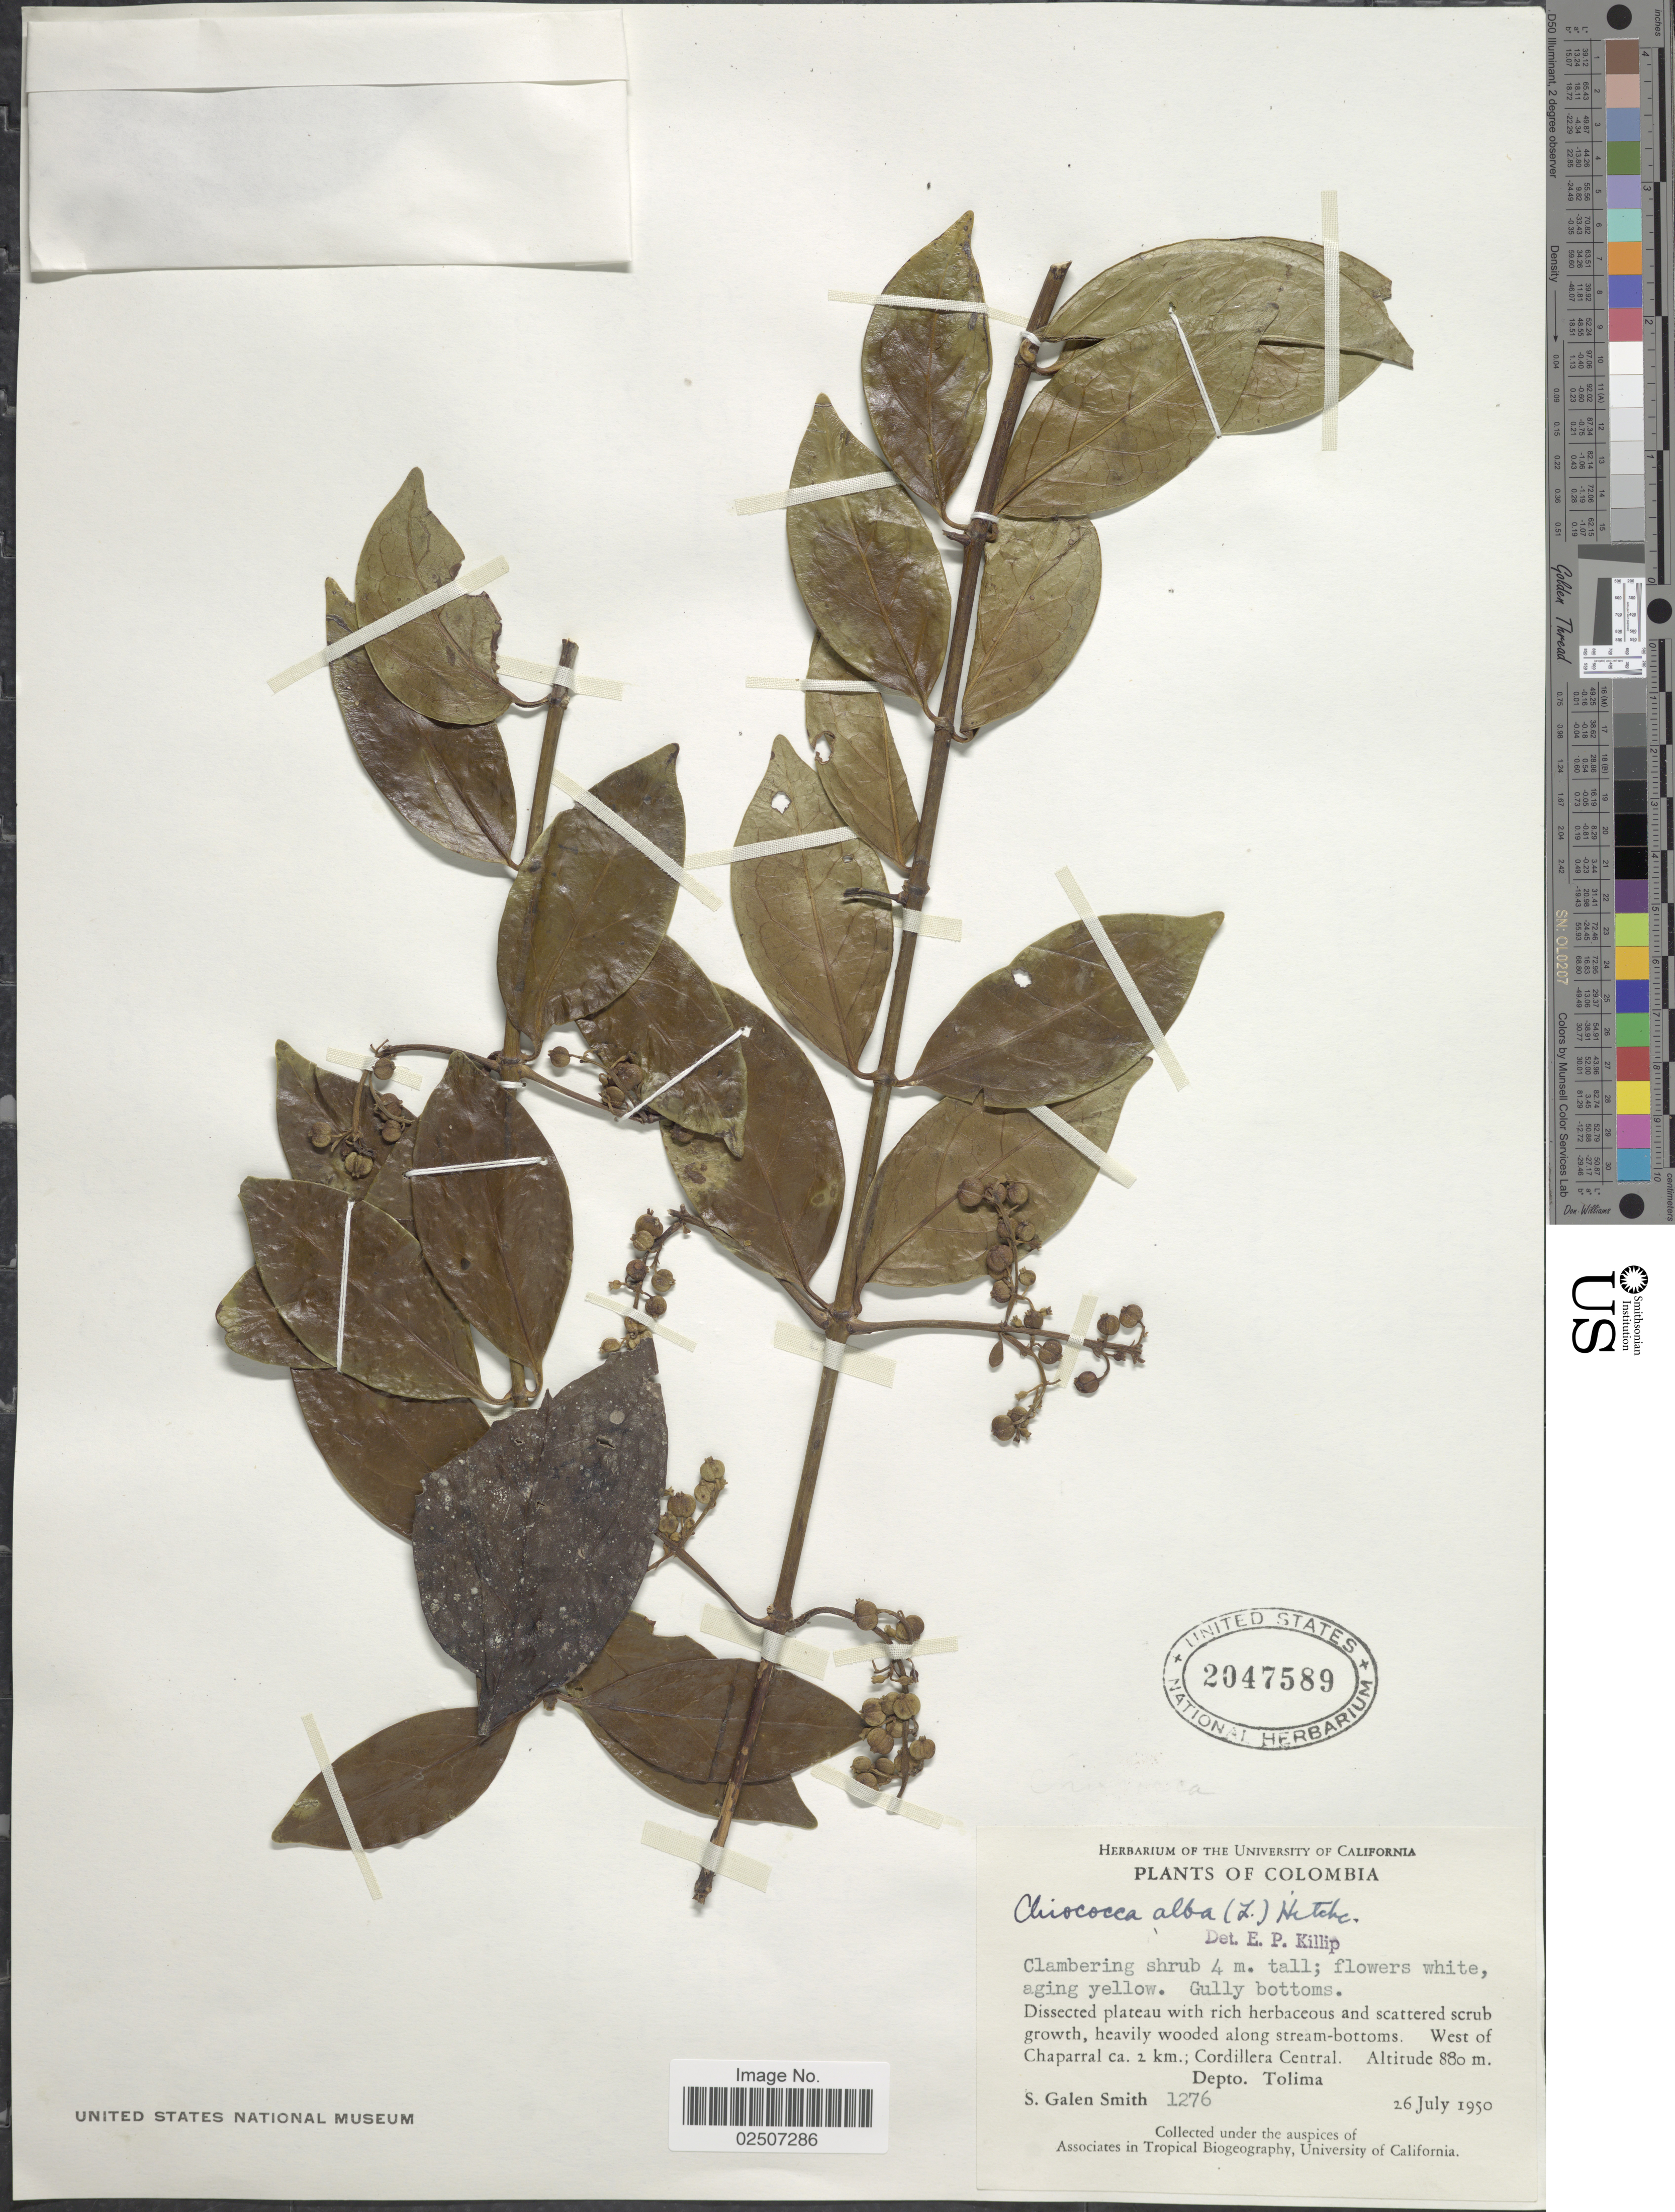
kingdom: Plantae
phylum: Tracheophyta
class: Magnoliopsida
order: Gentianales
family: Rubiaceae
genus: Chiococca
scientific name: Chiococca alba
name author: (L.) Hitchc.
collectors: S. G. Smith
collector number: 1276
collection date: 1950-07-26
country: Colombia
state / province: Tolima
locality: West of Chaparral ca. 2 km.; Cordillera Central. Depto. Tolima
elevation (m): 880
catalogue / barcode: US 2047589